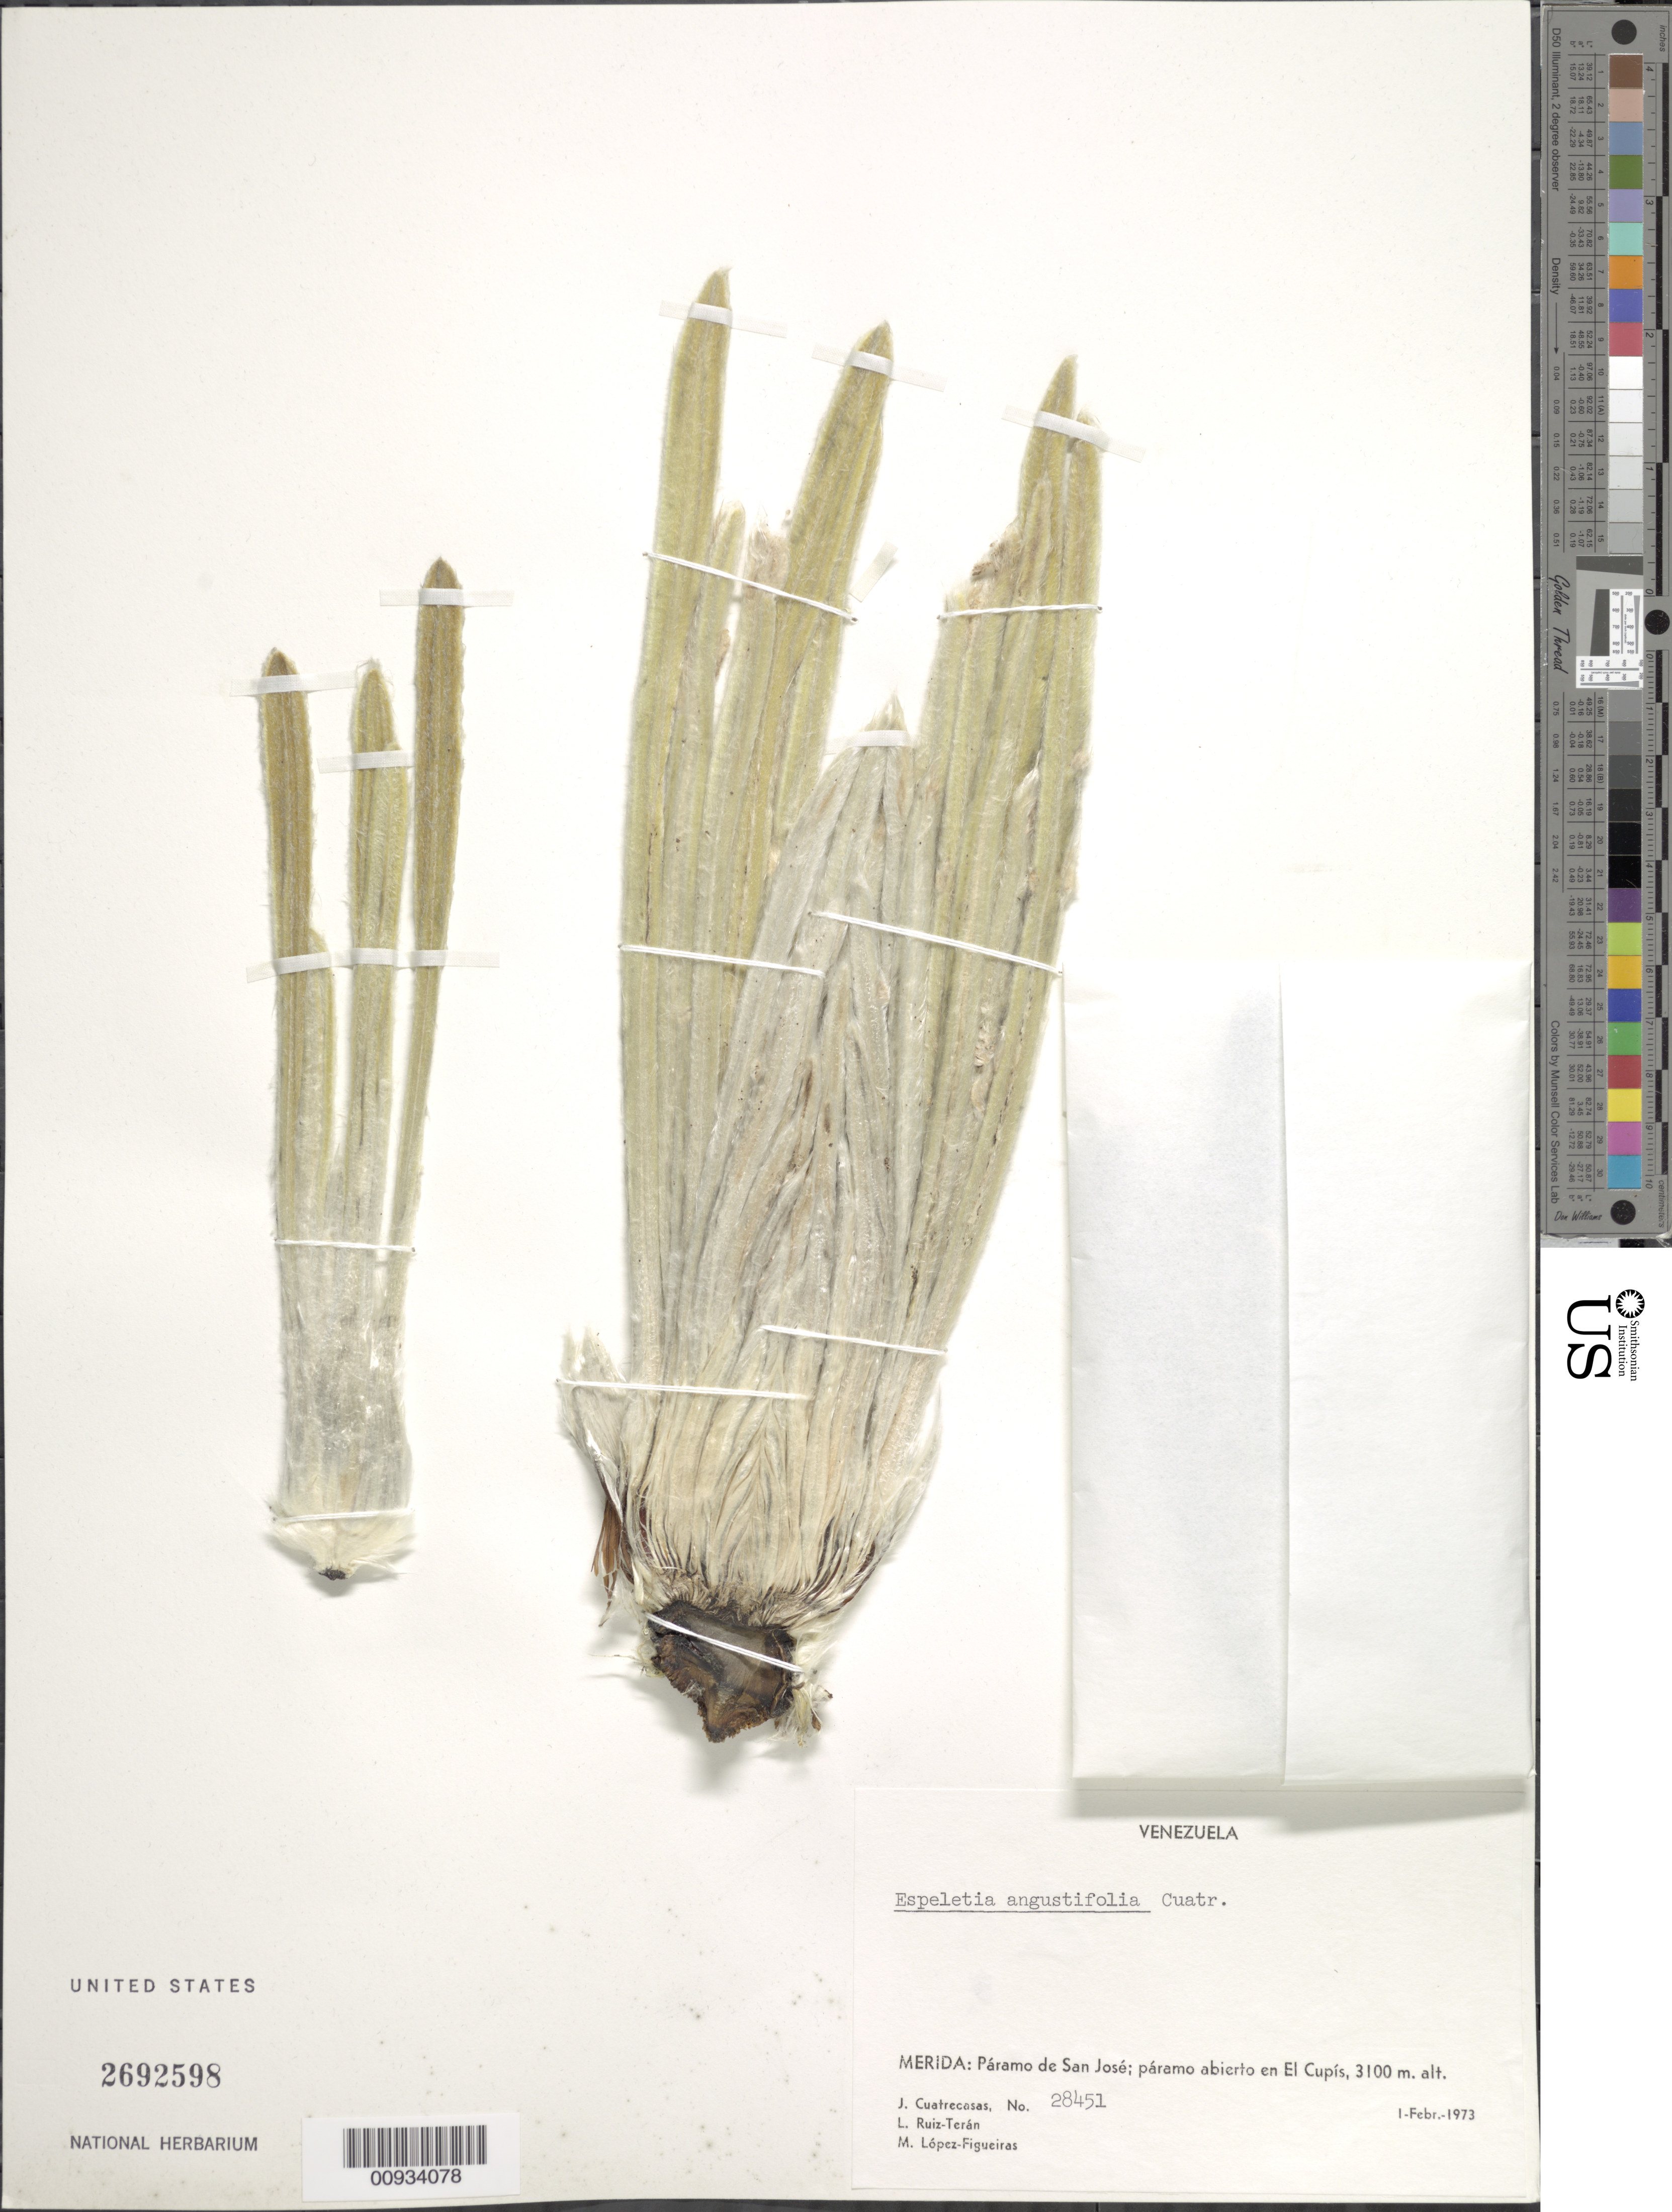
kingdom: Plantae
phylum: Tracheophyta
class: Magnoliopsida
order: Asterales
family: Asteraceae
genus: Espeletiopsis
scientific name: Espeletiopsis angustifolia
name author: (Cuatrec.) Cuatrec.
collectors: J. Cuatrecasas, L. E. Ruíz-Terán & M. López Figueiras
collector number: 28451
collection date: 1973-02-01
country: Venezuela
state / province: Mérida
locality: Paramo de San Jose, paramo abierto en El Cupis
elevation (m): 3100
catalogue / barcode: US 2692598